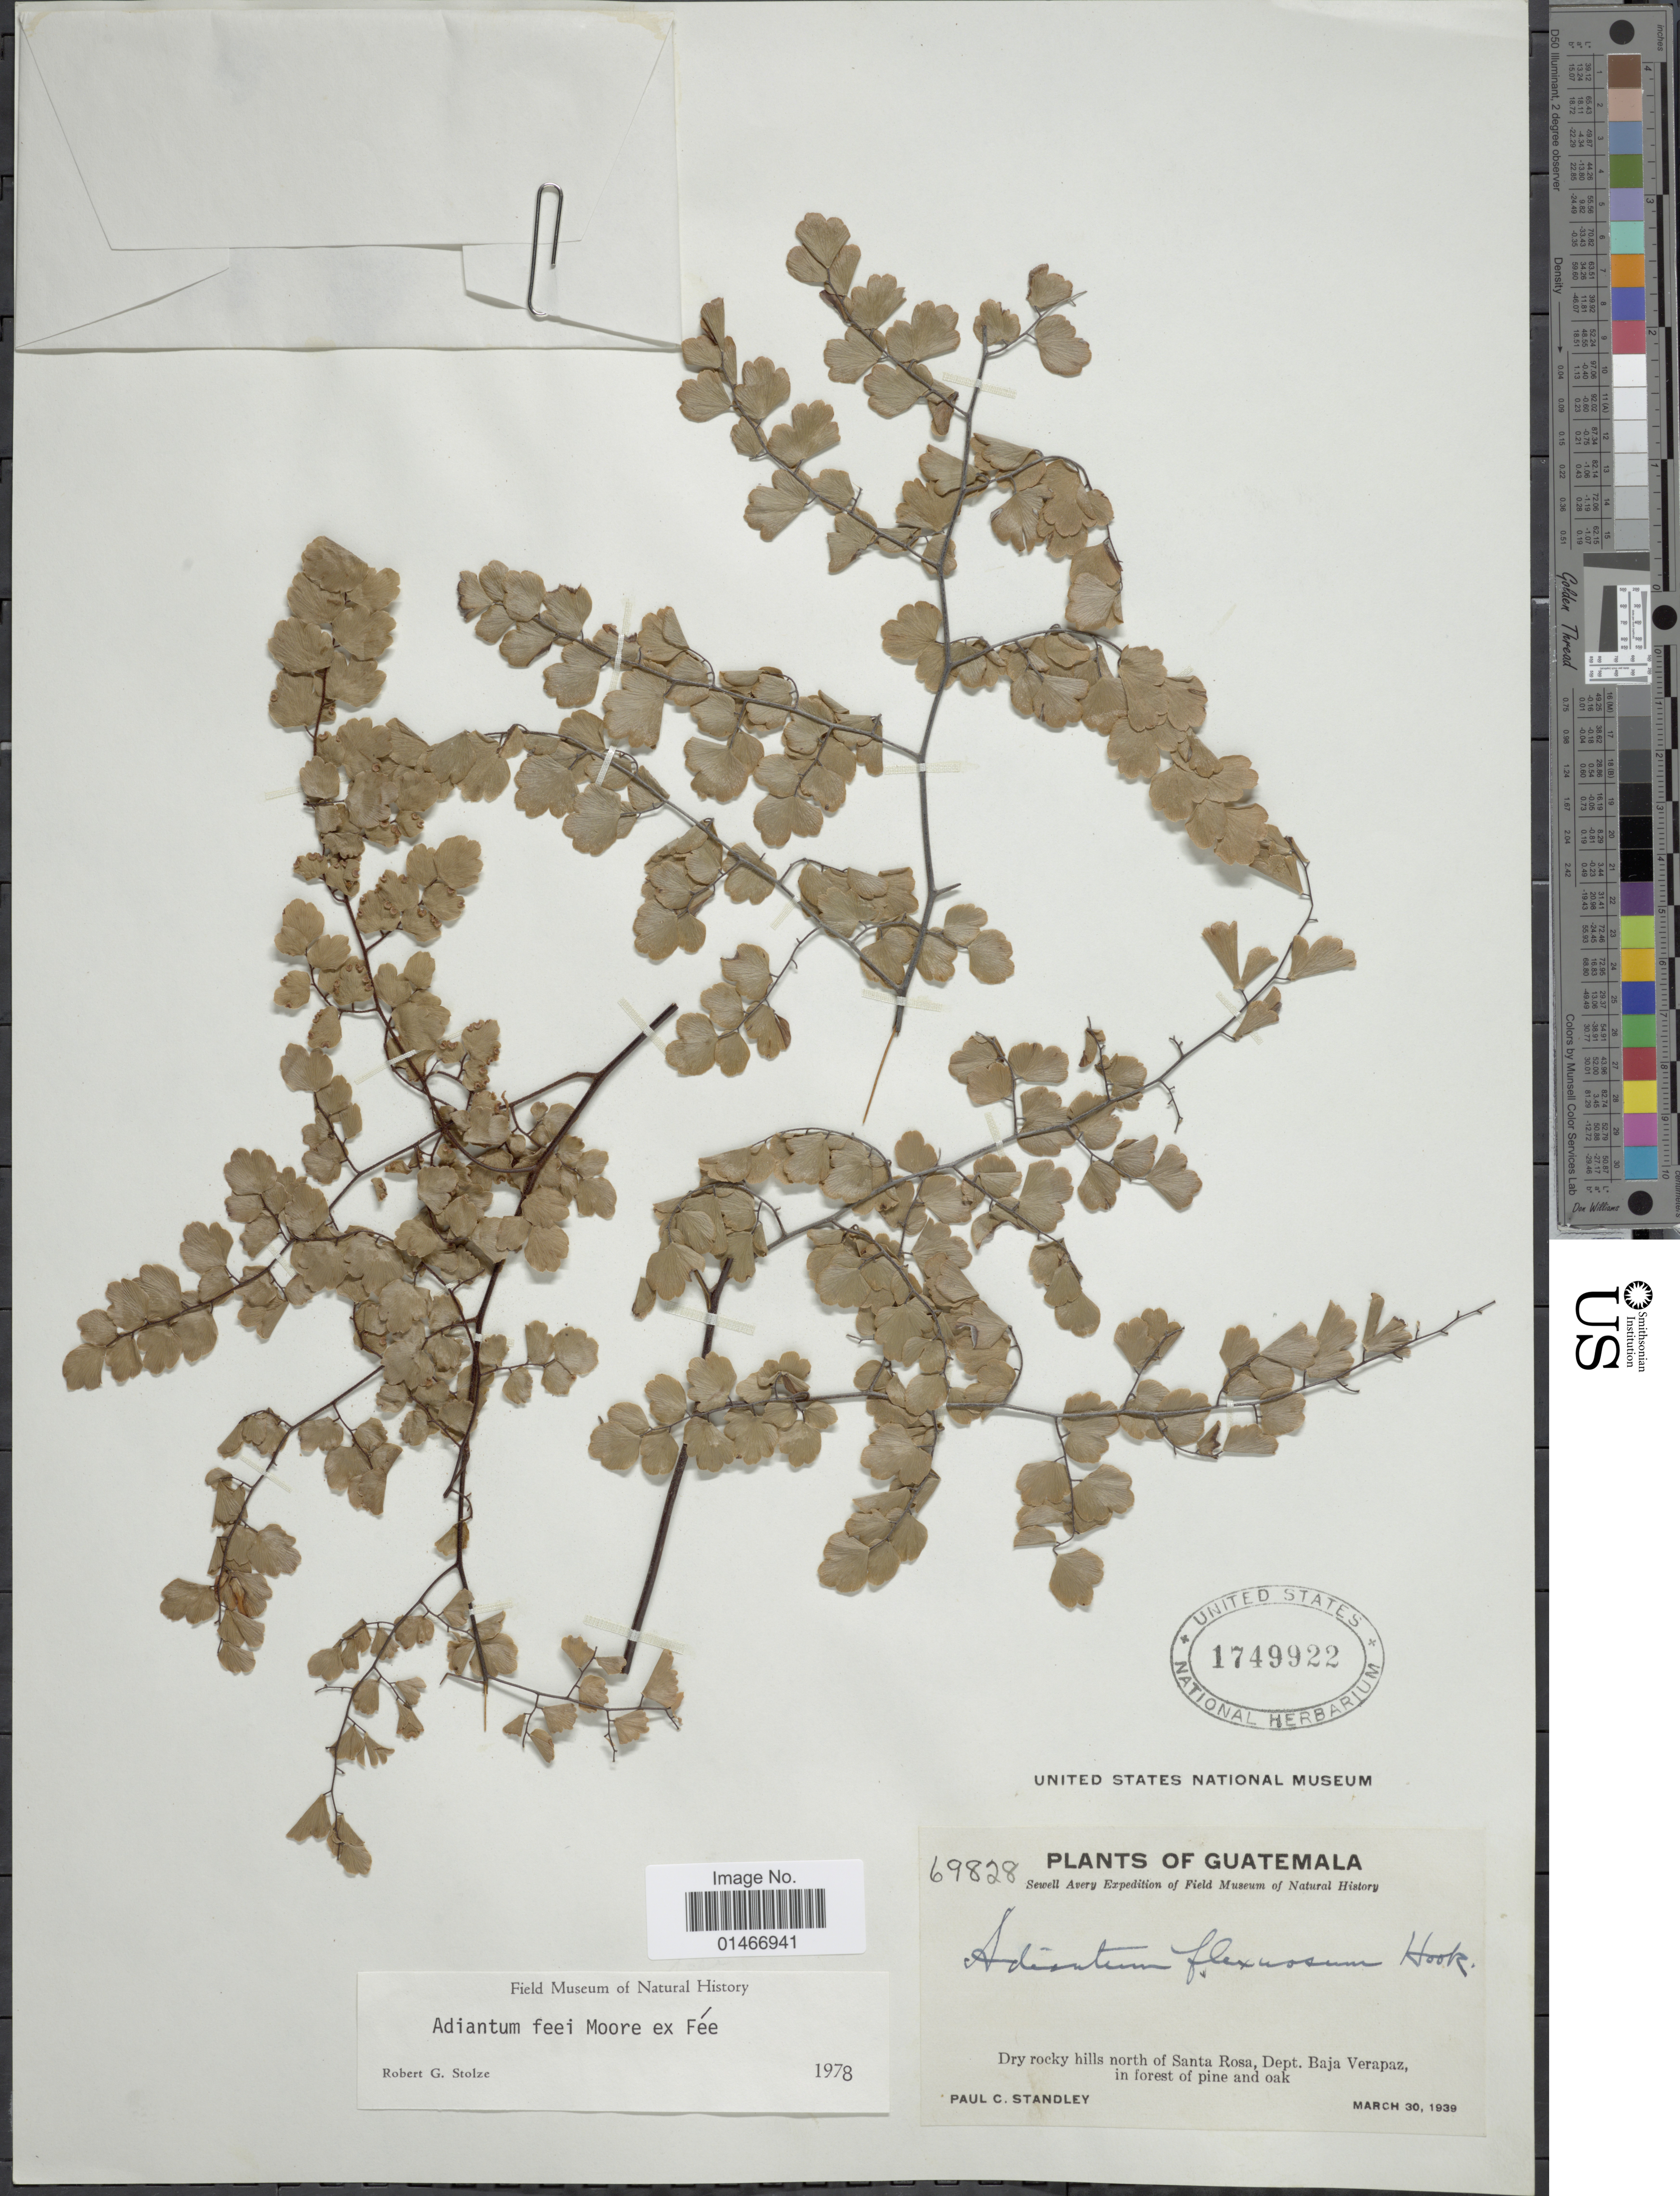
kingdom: Plantae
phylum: Tracheophyta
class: Polypodiopsida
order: Polypodiales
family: Pteridaceae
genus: Adiantum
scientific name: Adiantum feei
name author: T. Moore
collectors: P. C. Standley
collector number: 69828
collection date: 1939-03-30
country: Guatemala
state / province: Baja Verapaz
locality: Dry rocky hills north of Santa Rosa, Dept. Baja Verapaz, in forest of pine and oak.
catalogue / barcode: US 1749922